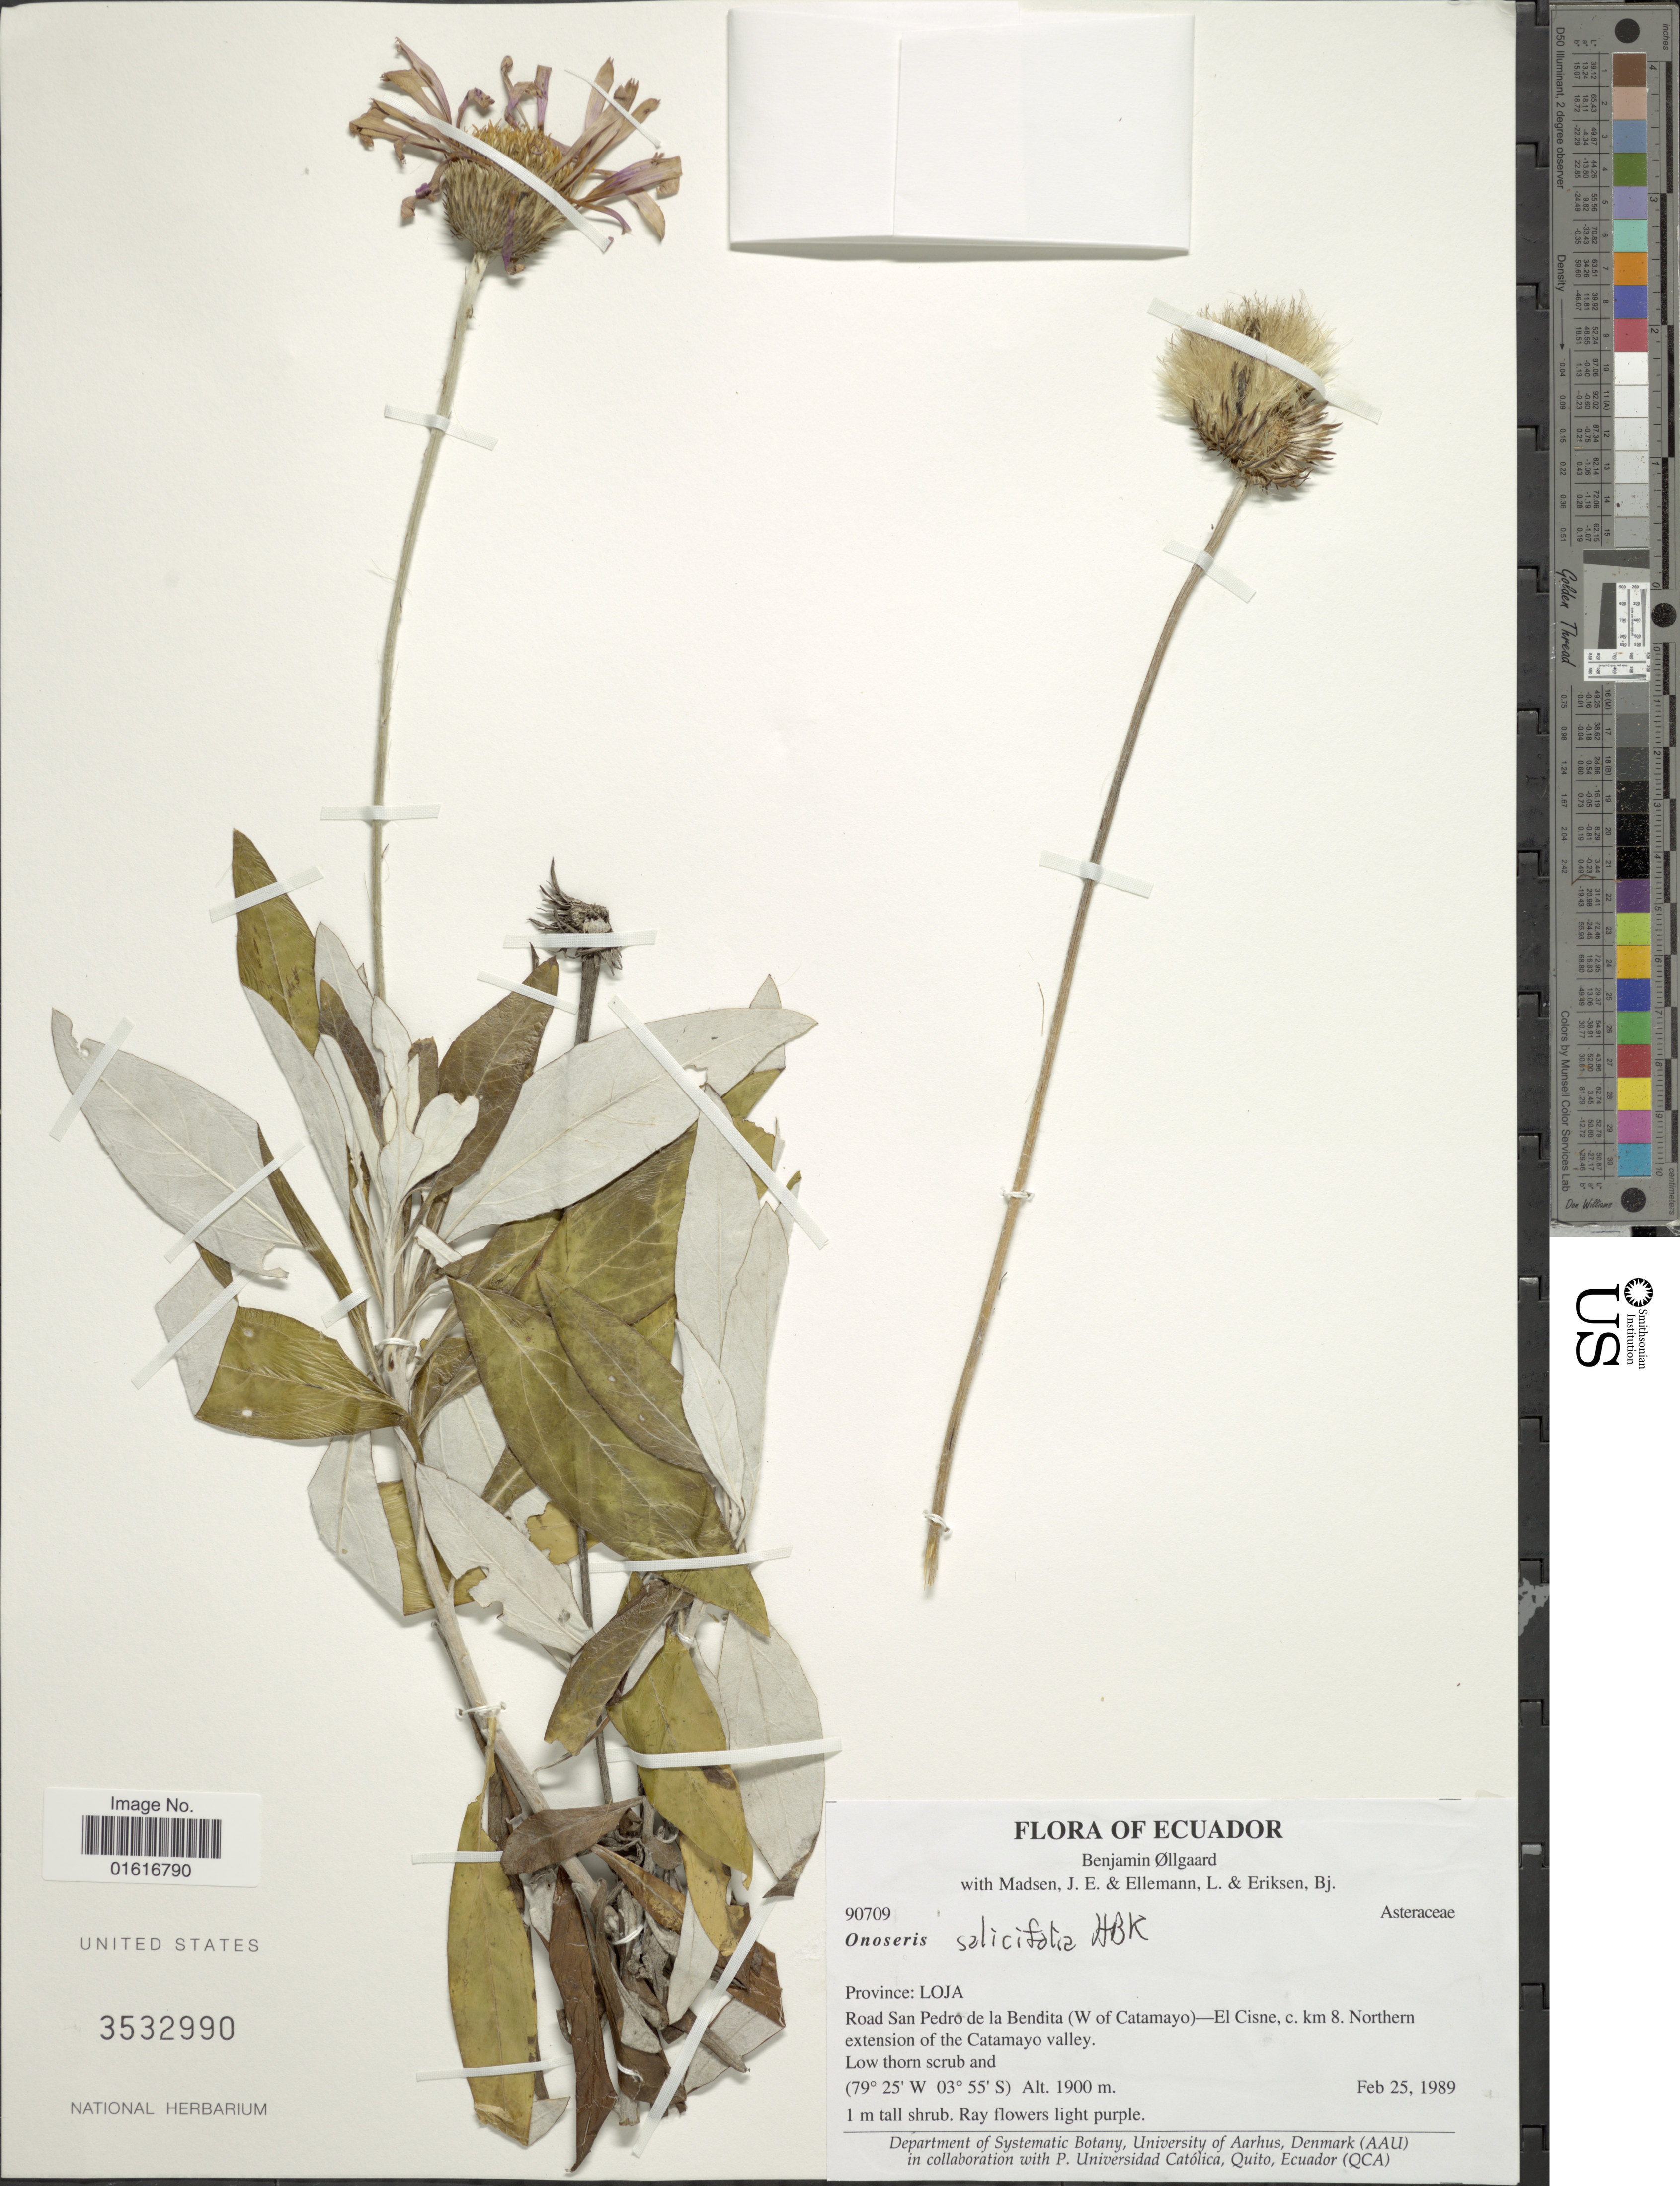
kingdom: Plantae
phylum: Tracheophyta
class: Magnoliopsida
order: Asterales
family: Asteraceae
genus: Onoseris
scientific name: Onoseris salicifolia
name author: Kunth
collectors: B. Øllgaard, J. E. Madsen, L. Ellemann & B. Eriksen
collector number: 90709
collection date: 1989-02-25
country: Ecuador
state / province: Loja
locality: Road to San Pedro de la Bendita (W of Catamayo) - El Cisne, c. km. 8. Northern extension of the Catamayo Valley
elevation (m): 1900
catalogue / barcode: US 3532990